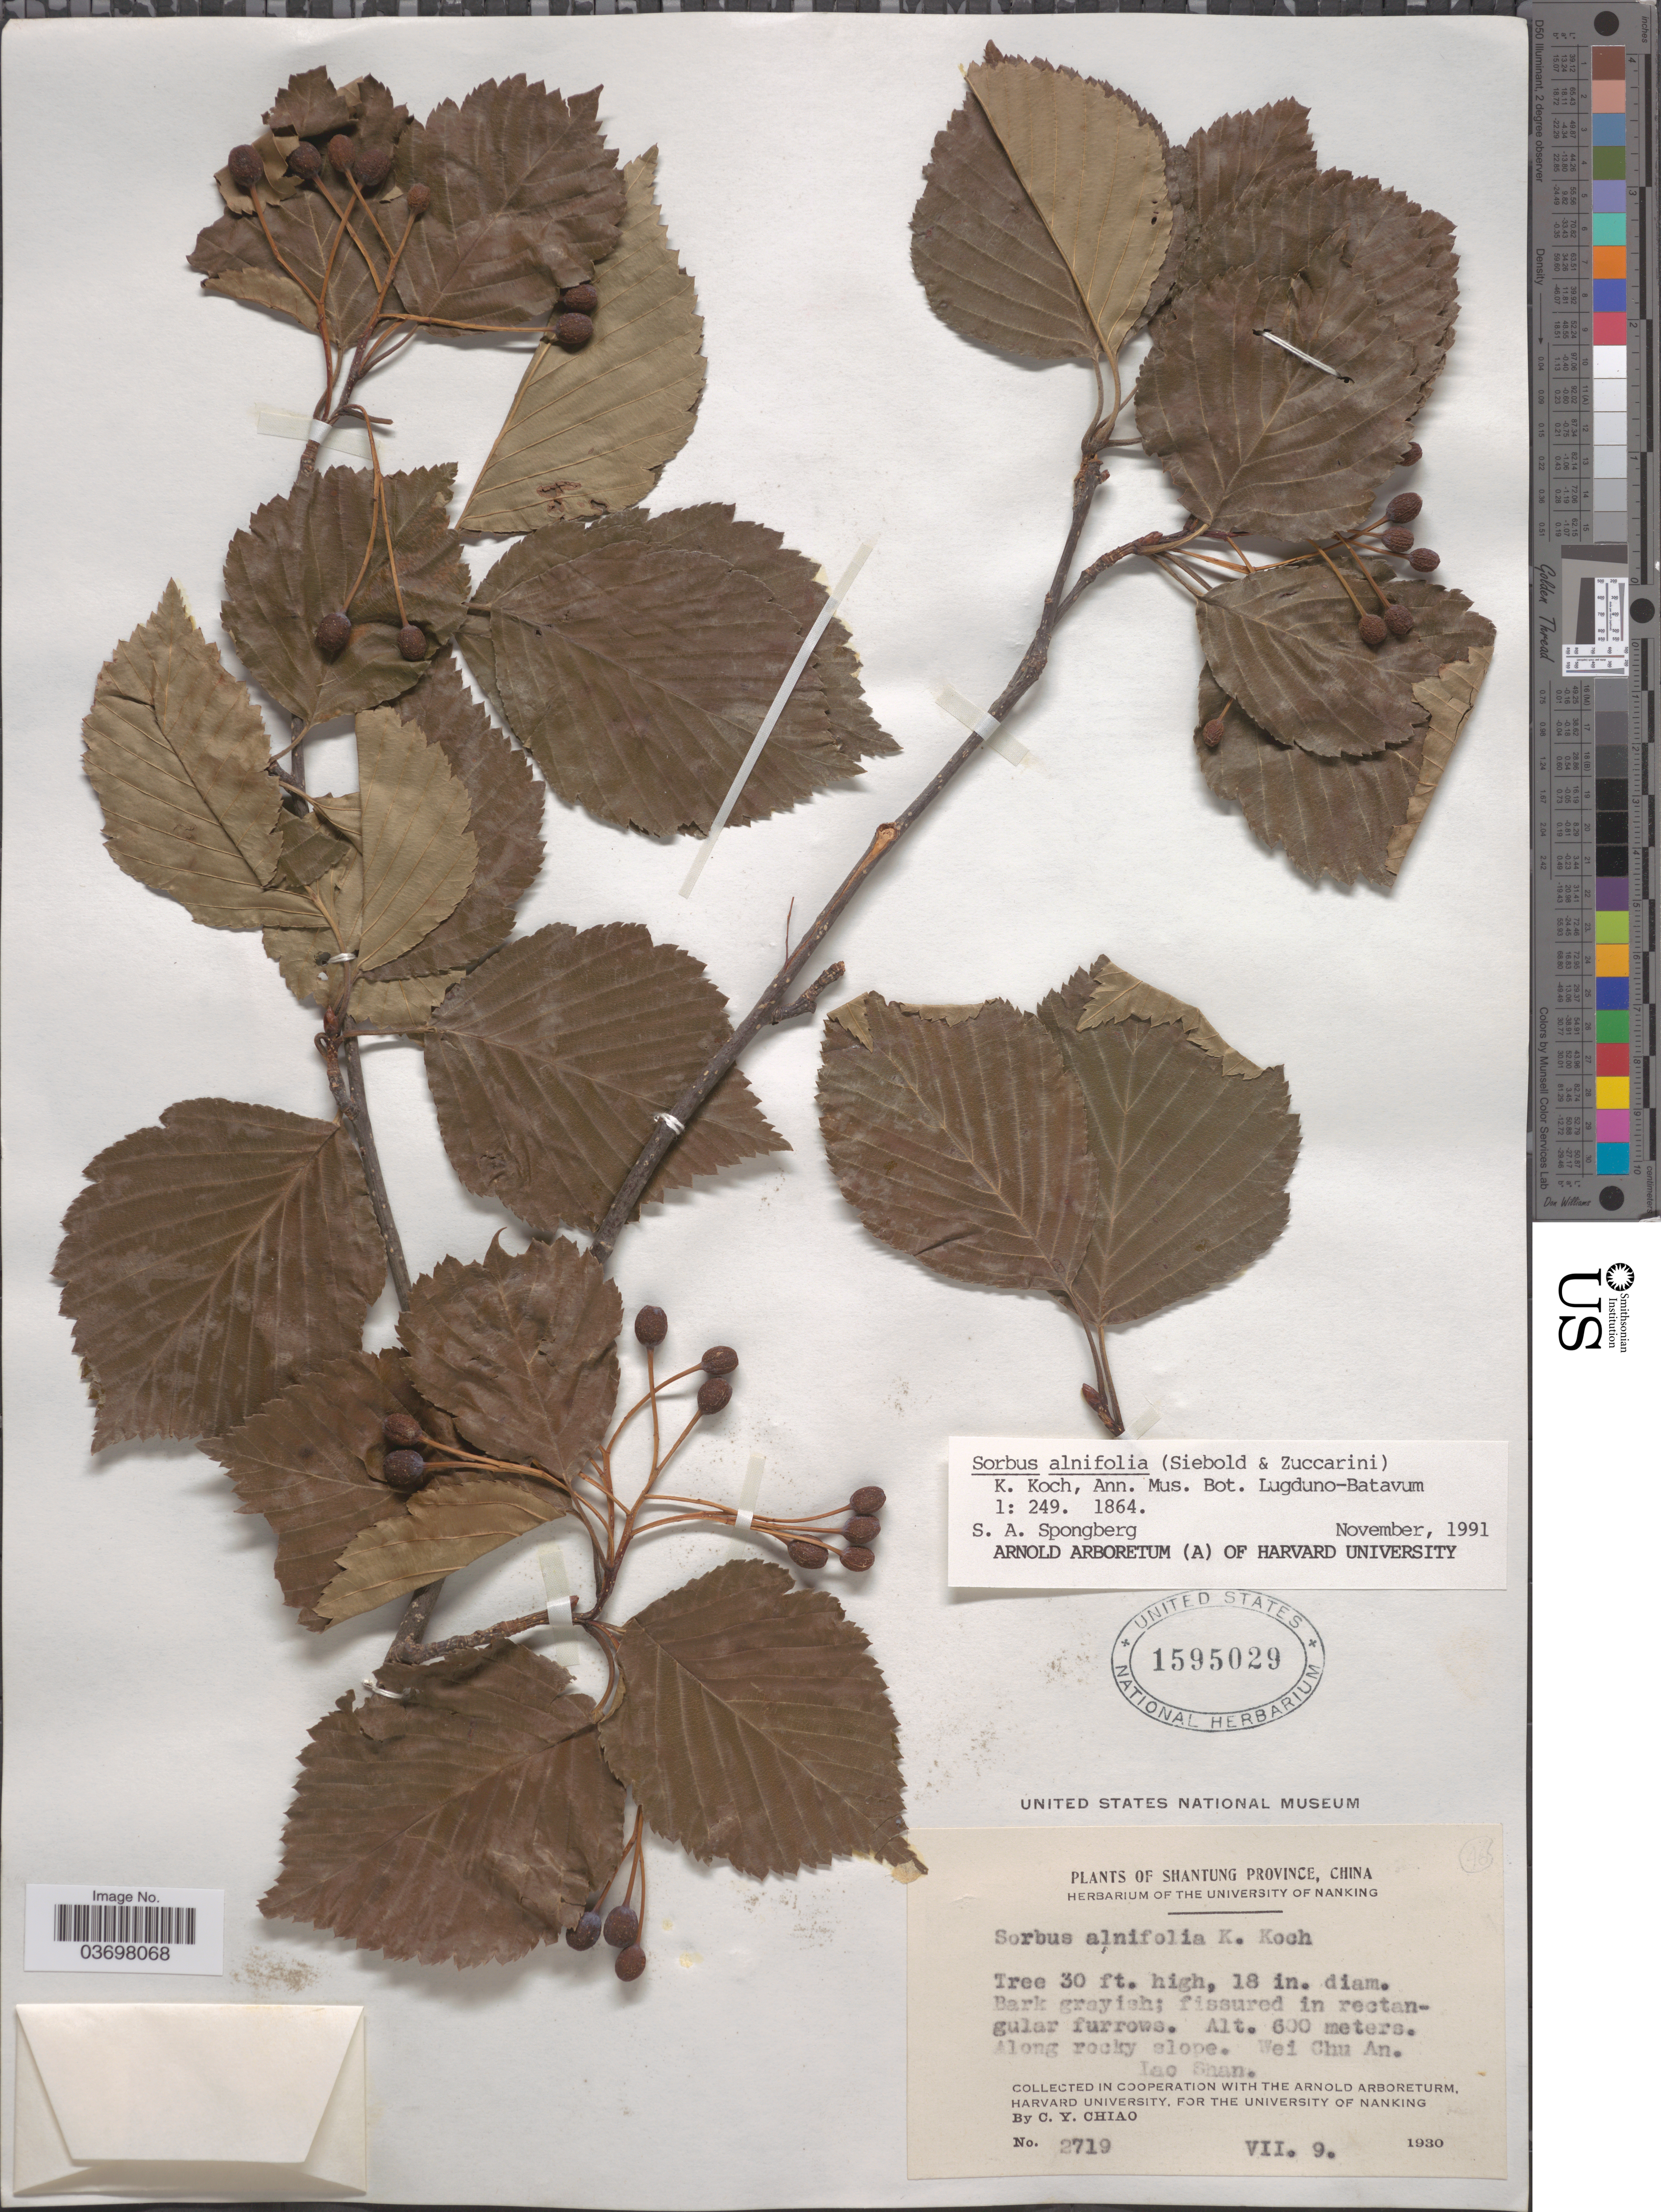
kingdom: Plantae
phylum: Tracheophyta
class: Magnoliopsida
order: Rosales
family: Rosaceae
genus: Sorbus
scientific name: Sorbus alnifolia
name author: (Siebold & Zucc.) K. Koch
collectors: C. Y. Chiao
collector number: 2719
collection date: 1930-07-09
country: China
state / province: Shandong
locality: Shantung Province. Along rocky slope. Wei Chu An. Lao Shan.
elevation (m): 600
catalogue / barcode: US 1595029